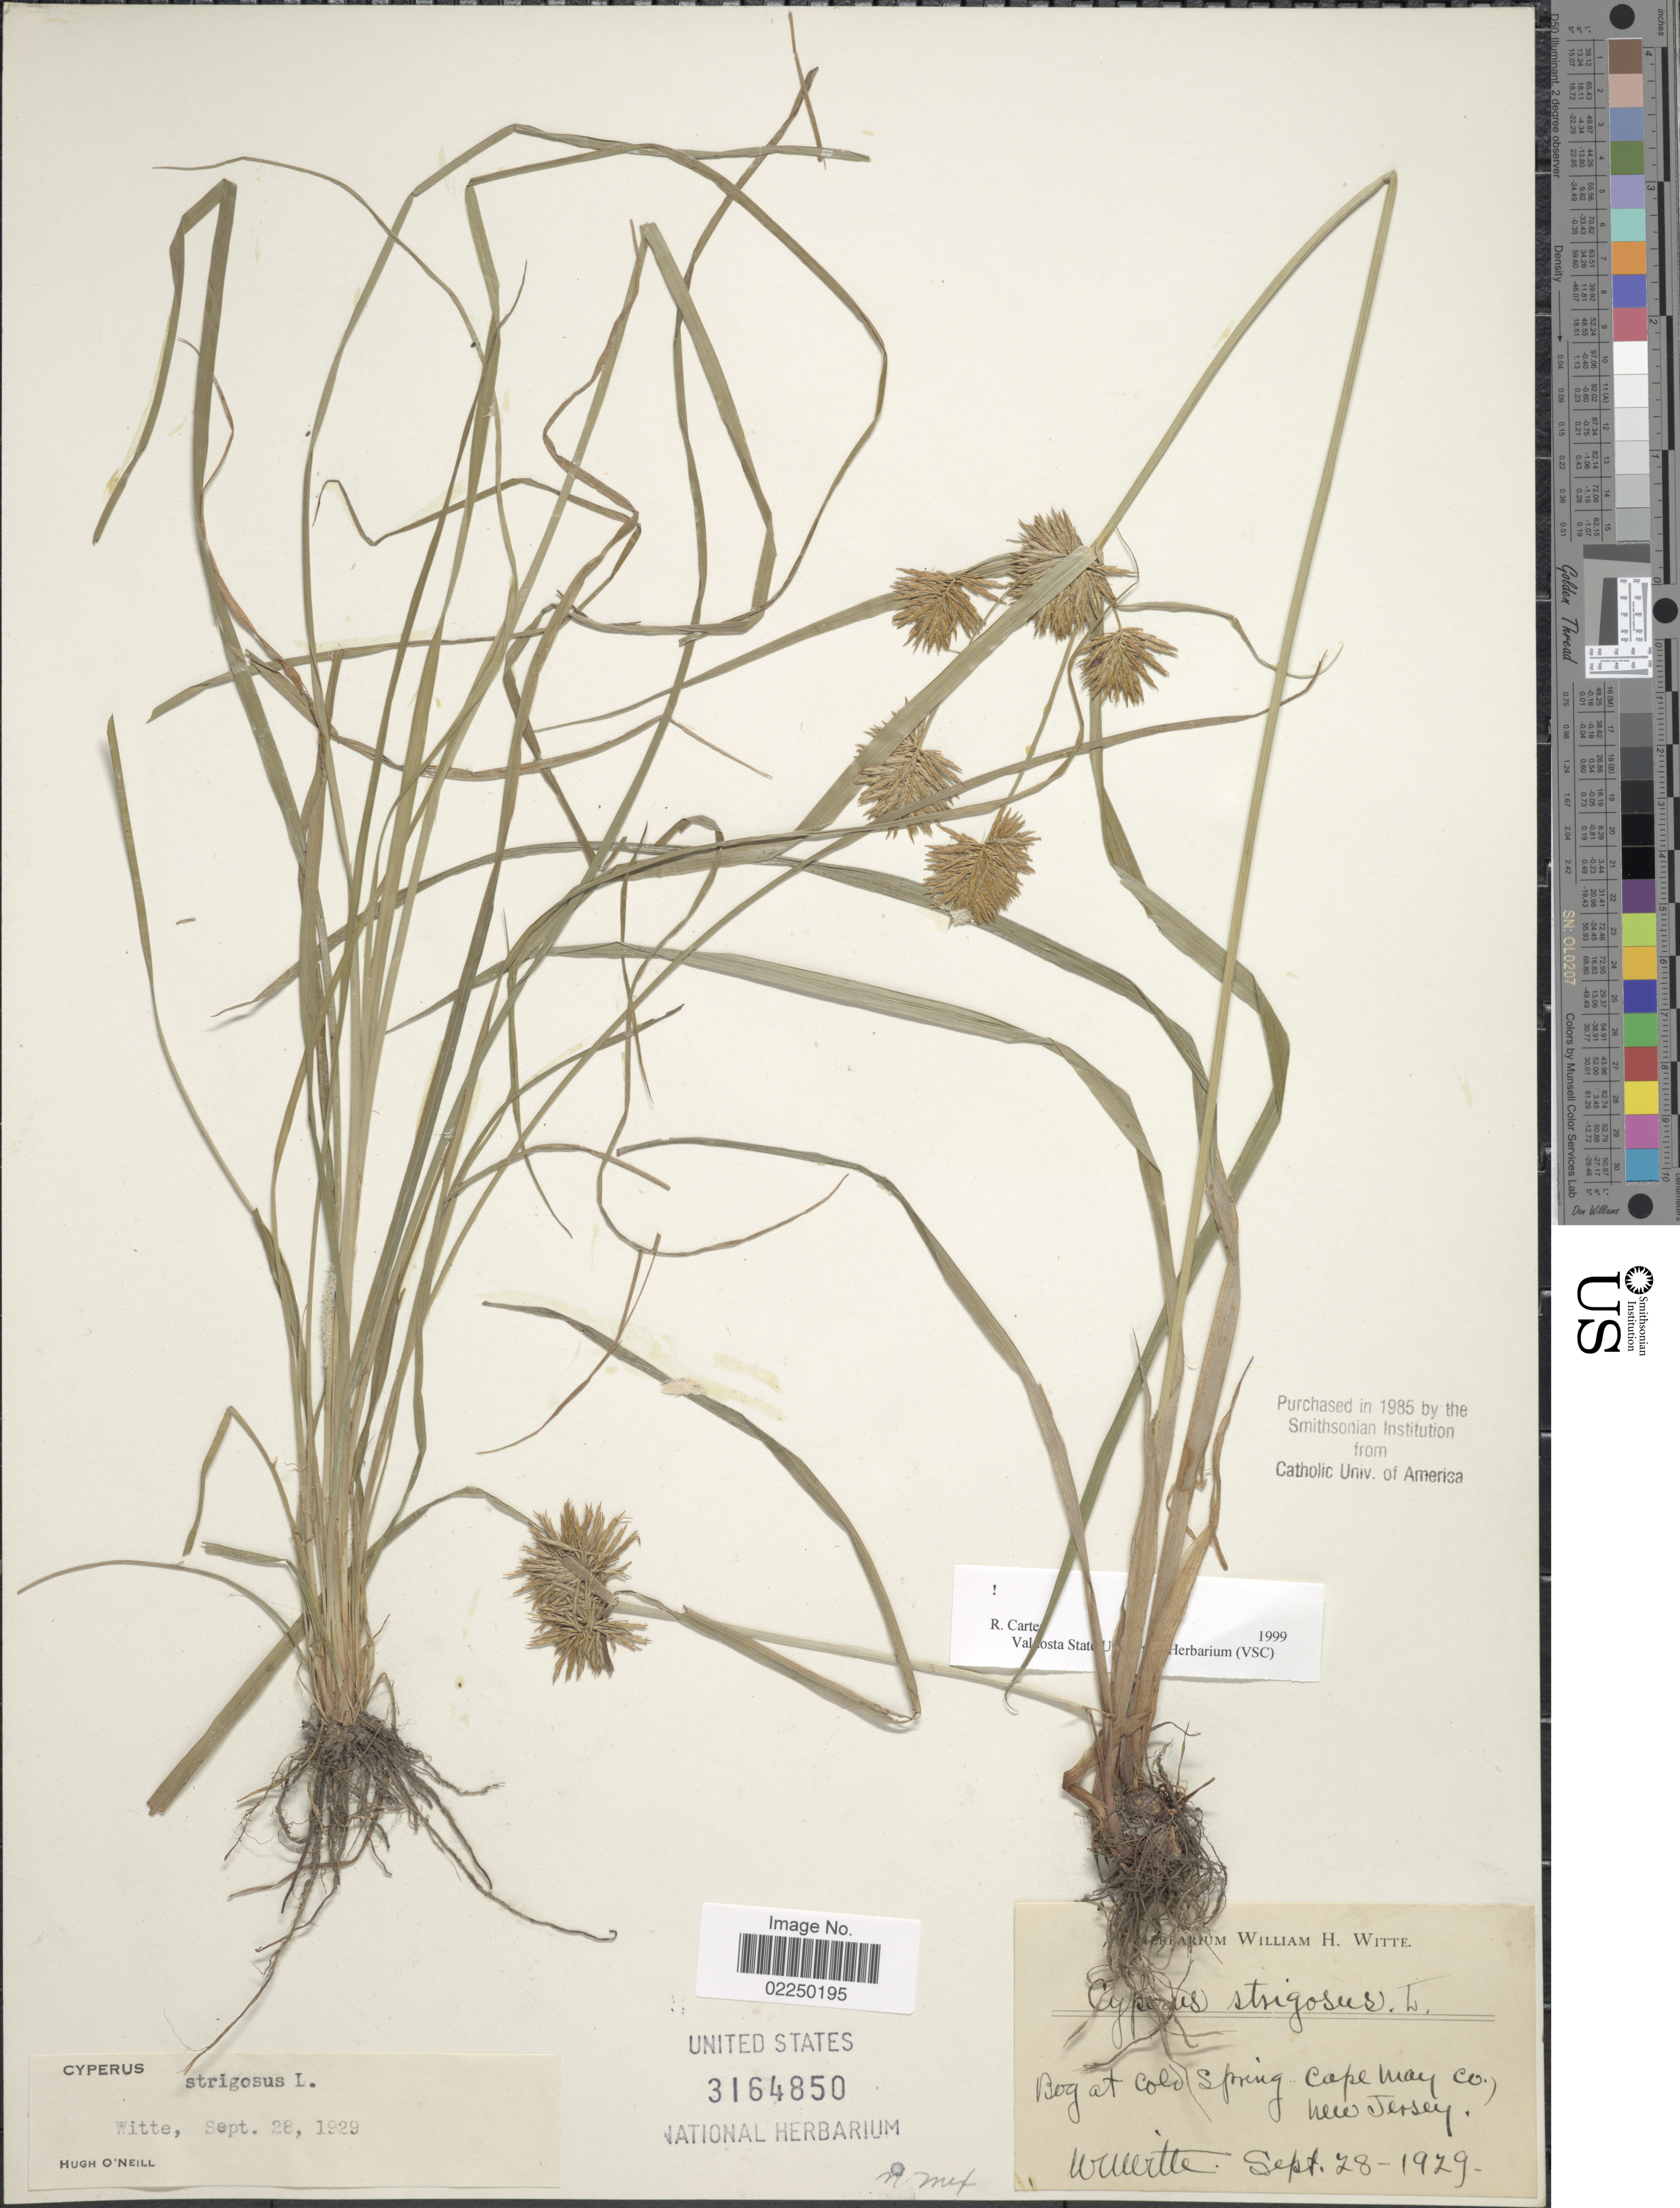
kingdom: Plantae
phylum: Tracheophyta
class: Liliopsida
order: Poales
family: Cyperaceae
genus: Cyperus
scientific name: Cyperus strigosus L.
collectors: W. Witte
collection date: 1929-09-28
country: United States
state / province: New Jersey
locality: Bog at Cold Spring, Cape May Co.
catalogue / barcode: US 3164850